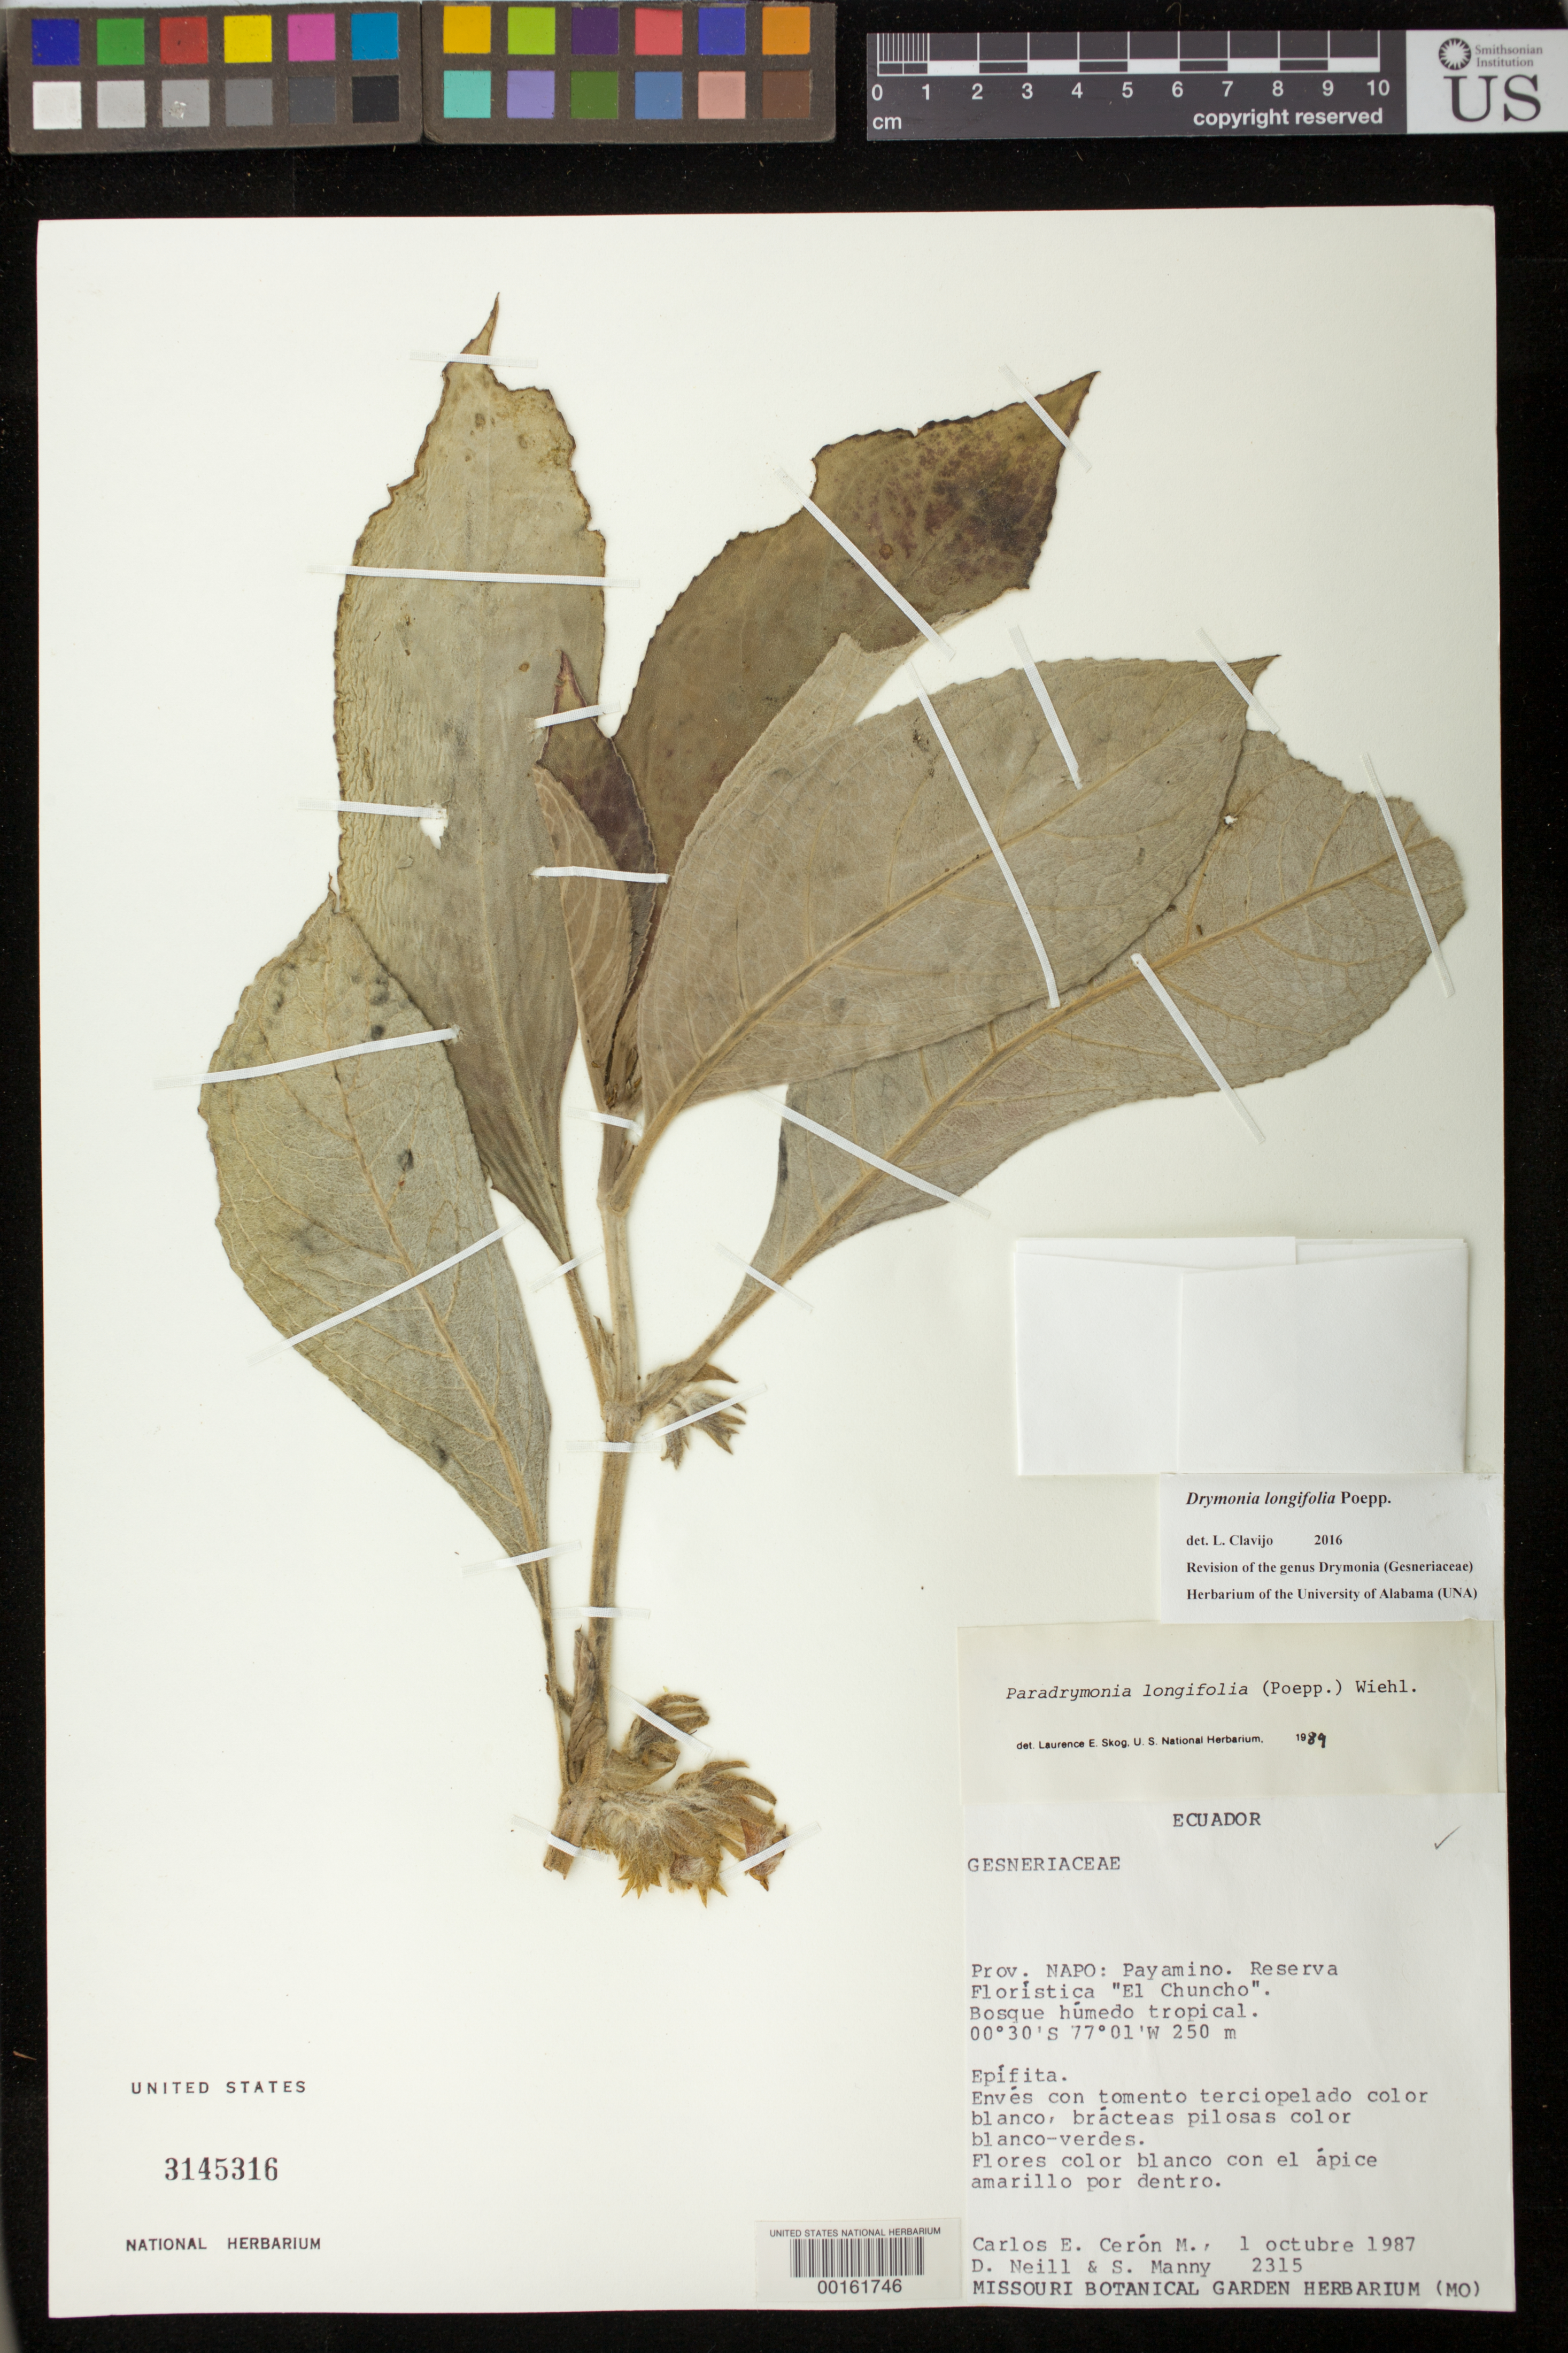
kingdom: Plantae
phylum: Tracheophyta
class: Magnoliopsida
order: Lamiales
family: Gesneriaceae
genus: Drymonia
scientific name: Drymonia longifolia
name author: Poepp.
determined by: Clavijo, L.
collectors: C. E. Cerón M., D. A. Neill & S. Manny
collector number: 2315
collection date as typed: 01 Oct 1987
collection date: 1987-10-01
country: Ecuador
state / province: Napo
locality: Payamino, Reserva Floristica "El Chuncho"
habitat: Humid tropical forest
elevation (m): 250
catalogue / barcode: US 3145316